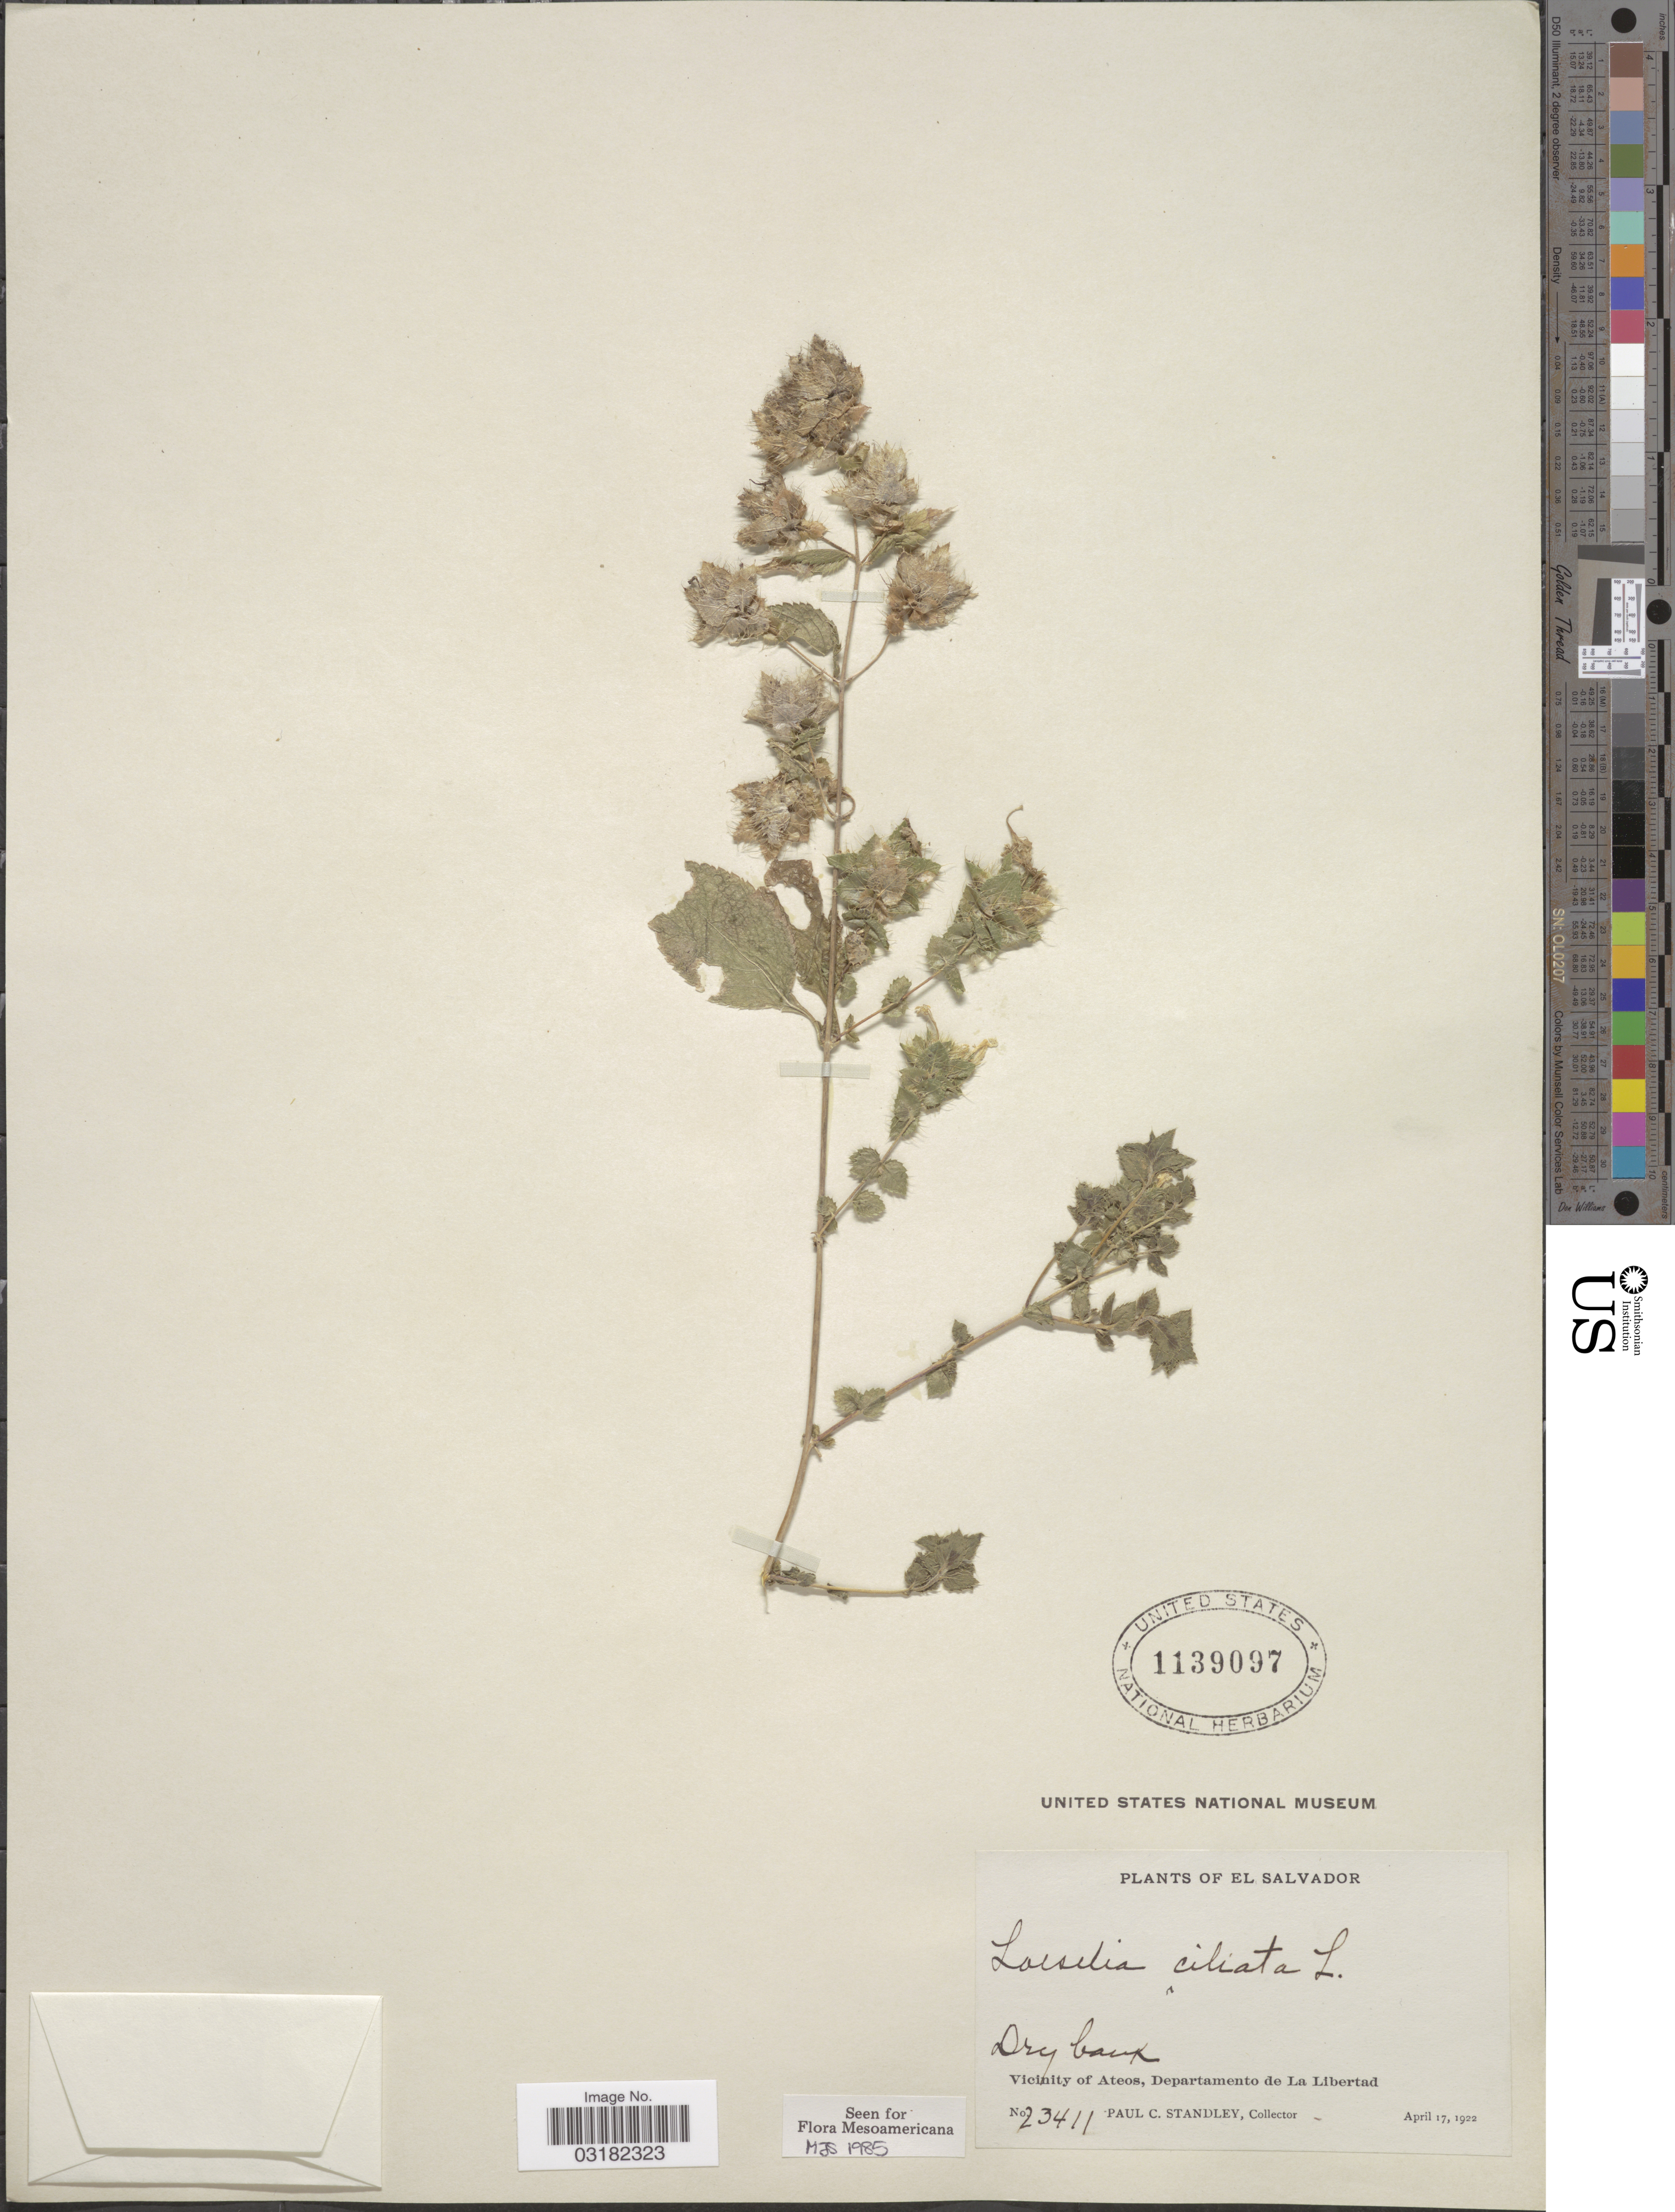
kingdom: Plantae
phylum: Tracheophyta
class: Magnoliopsida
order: Ericales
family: Polemoniaceae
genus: Loeselia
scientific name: Loeselia ciliata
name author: L.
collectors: P. C. Standley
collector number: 23411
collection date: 1922-04-07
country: El Salvador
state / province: La Libertad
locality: Vicinity of Ateos, Departamento de La Libertad.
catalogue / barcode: US 1139097